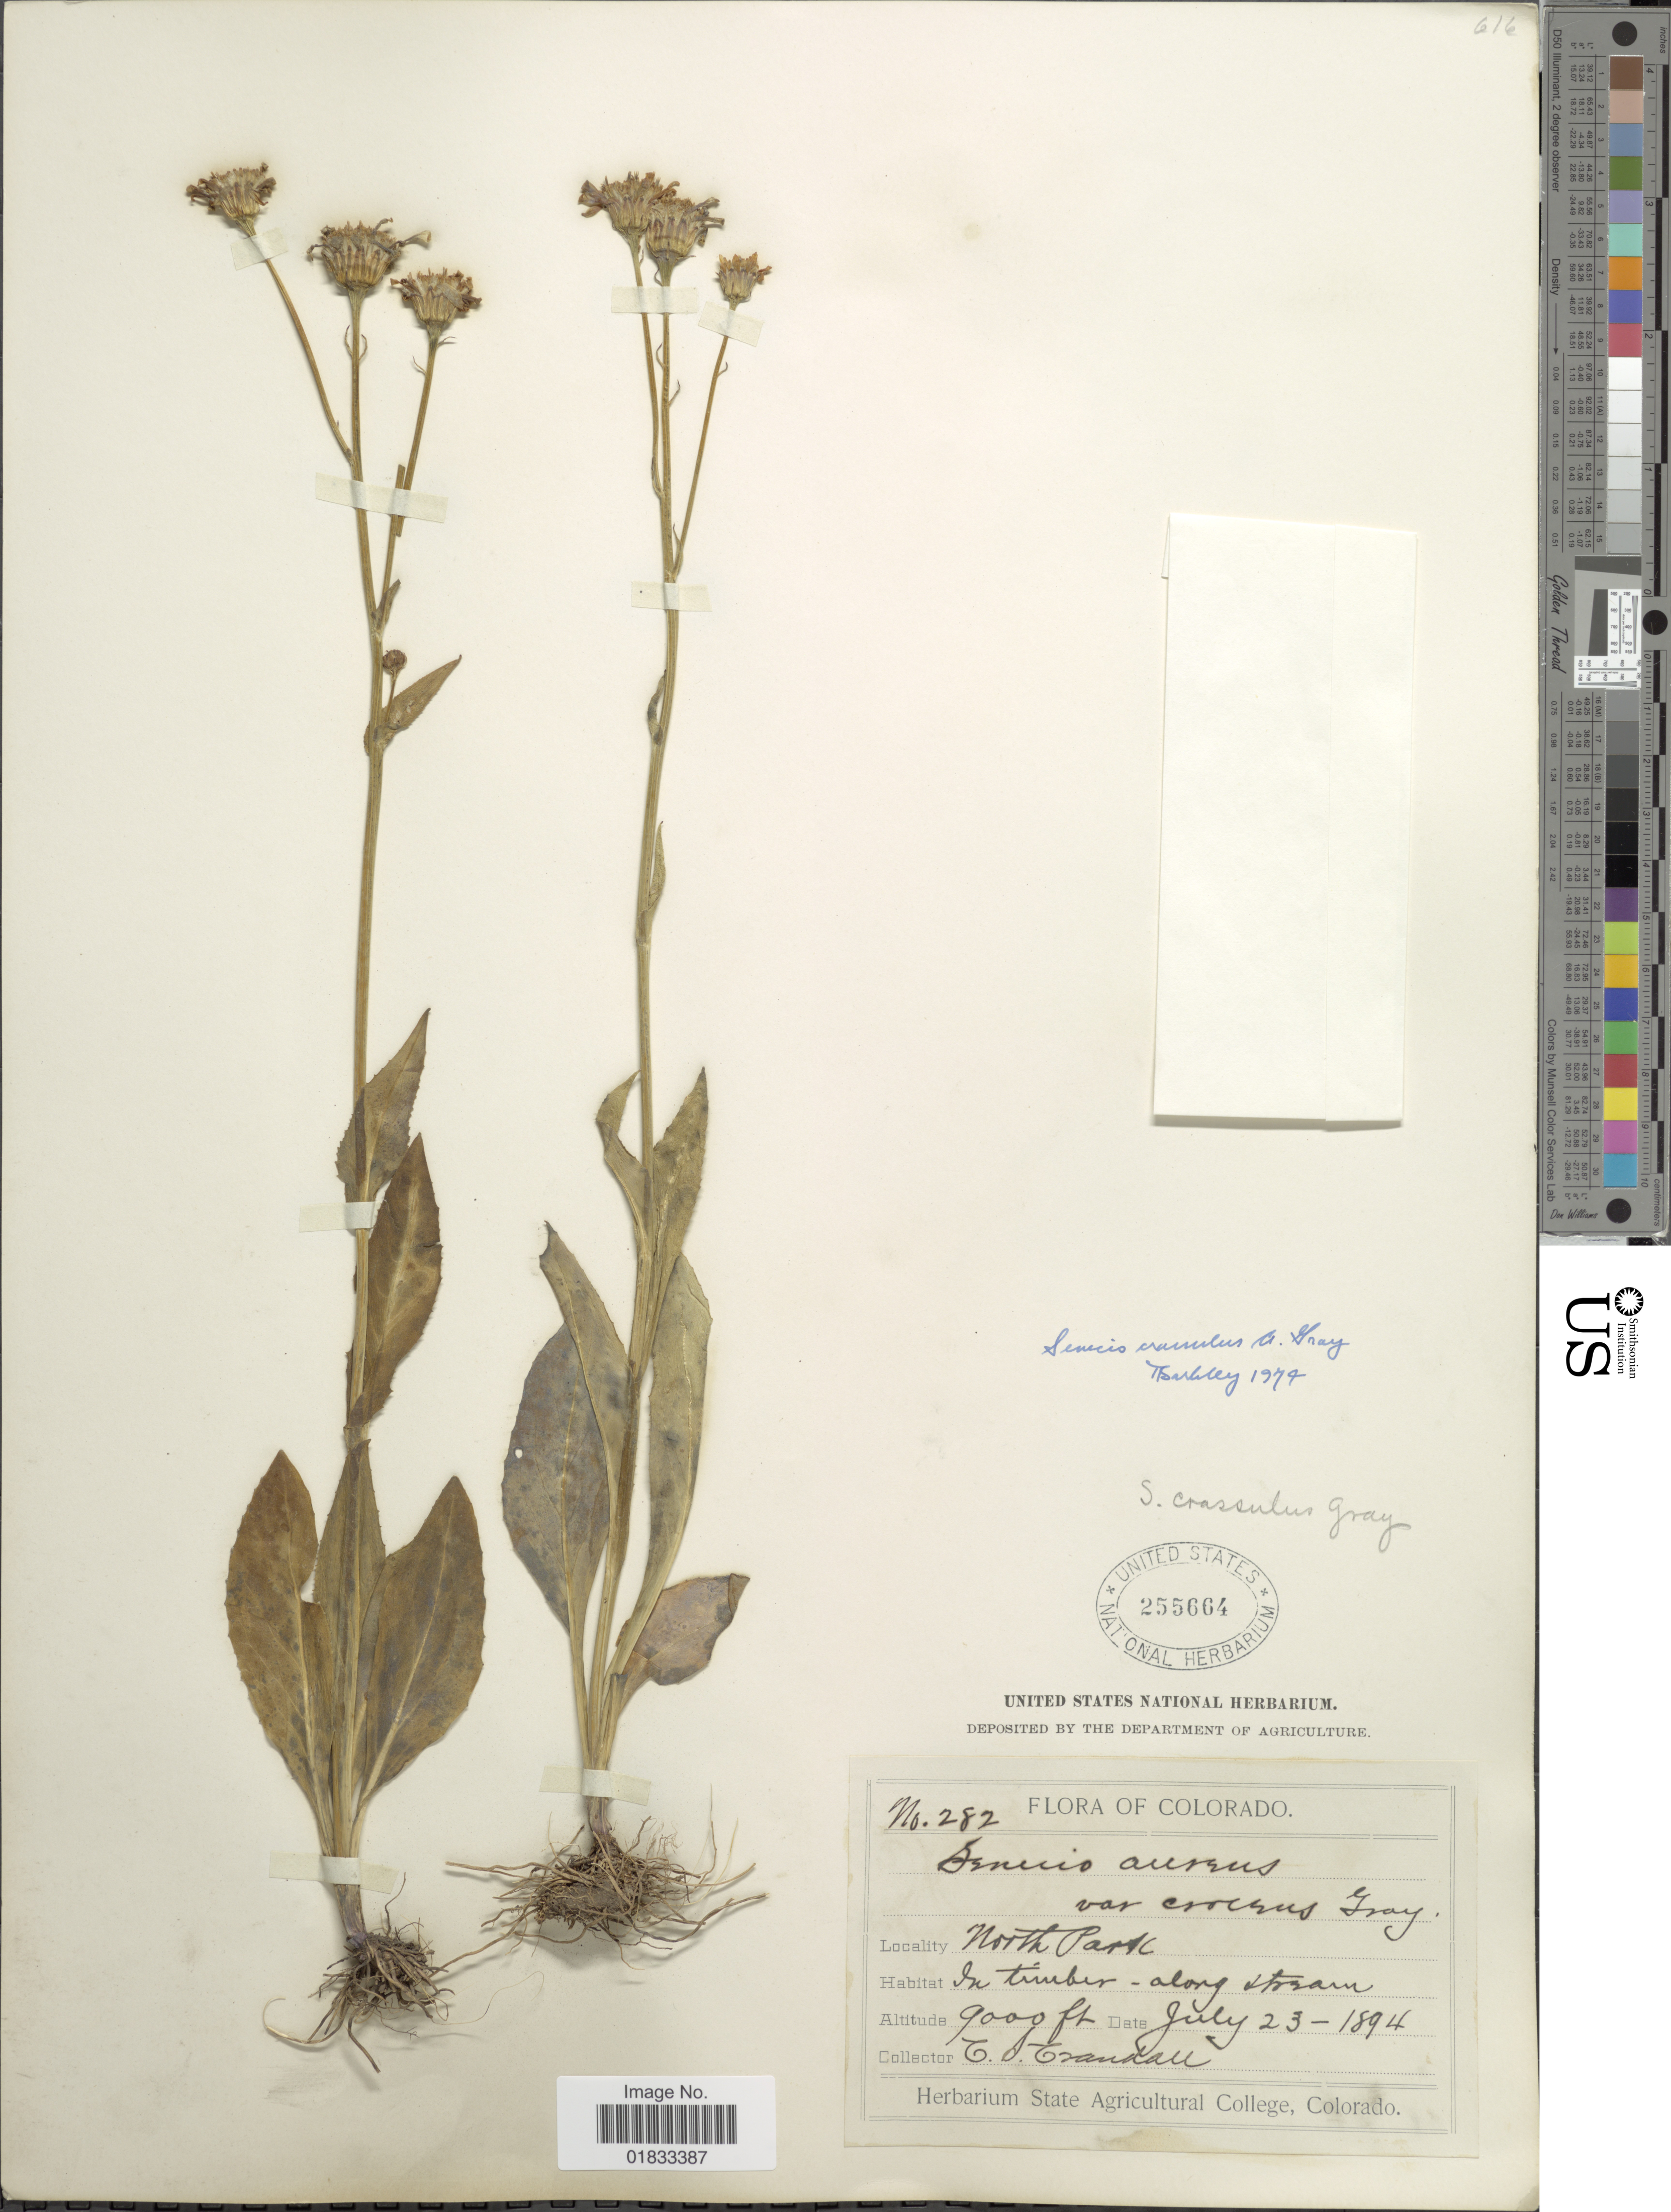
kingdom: Plantae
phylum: Tracheophyta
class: Magnoliopsida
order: Asterales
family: Asteraceae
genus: Senecio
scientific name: Senecio crassulus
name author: A. Gray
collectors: C. Crandall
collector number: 282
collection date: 1894-07-23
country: United States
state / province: Colorado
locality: North Park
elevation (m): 2743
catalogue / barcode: US 255664